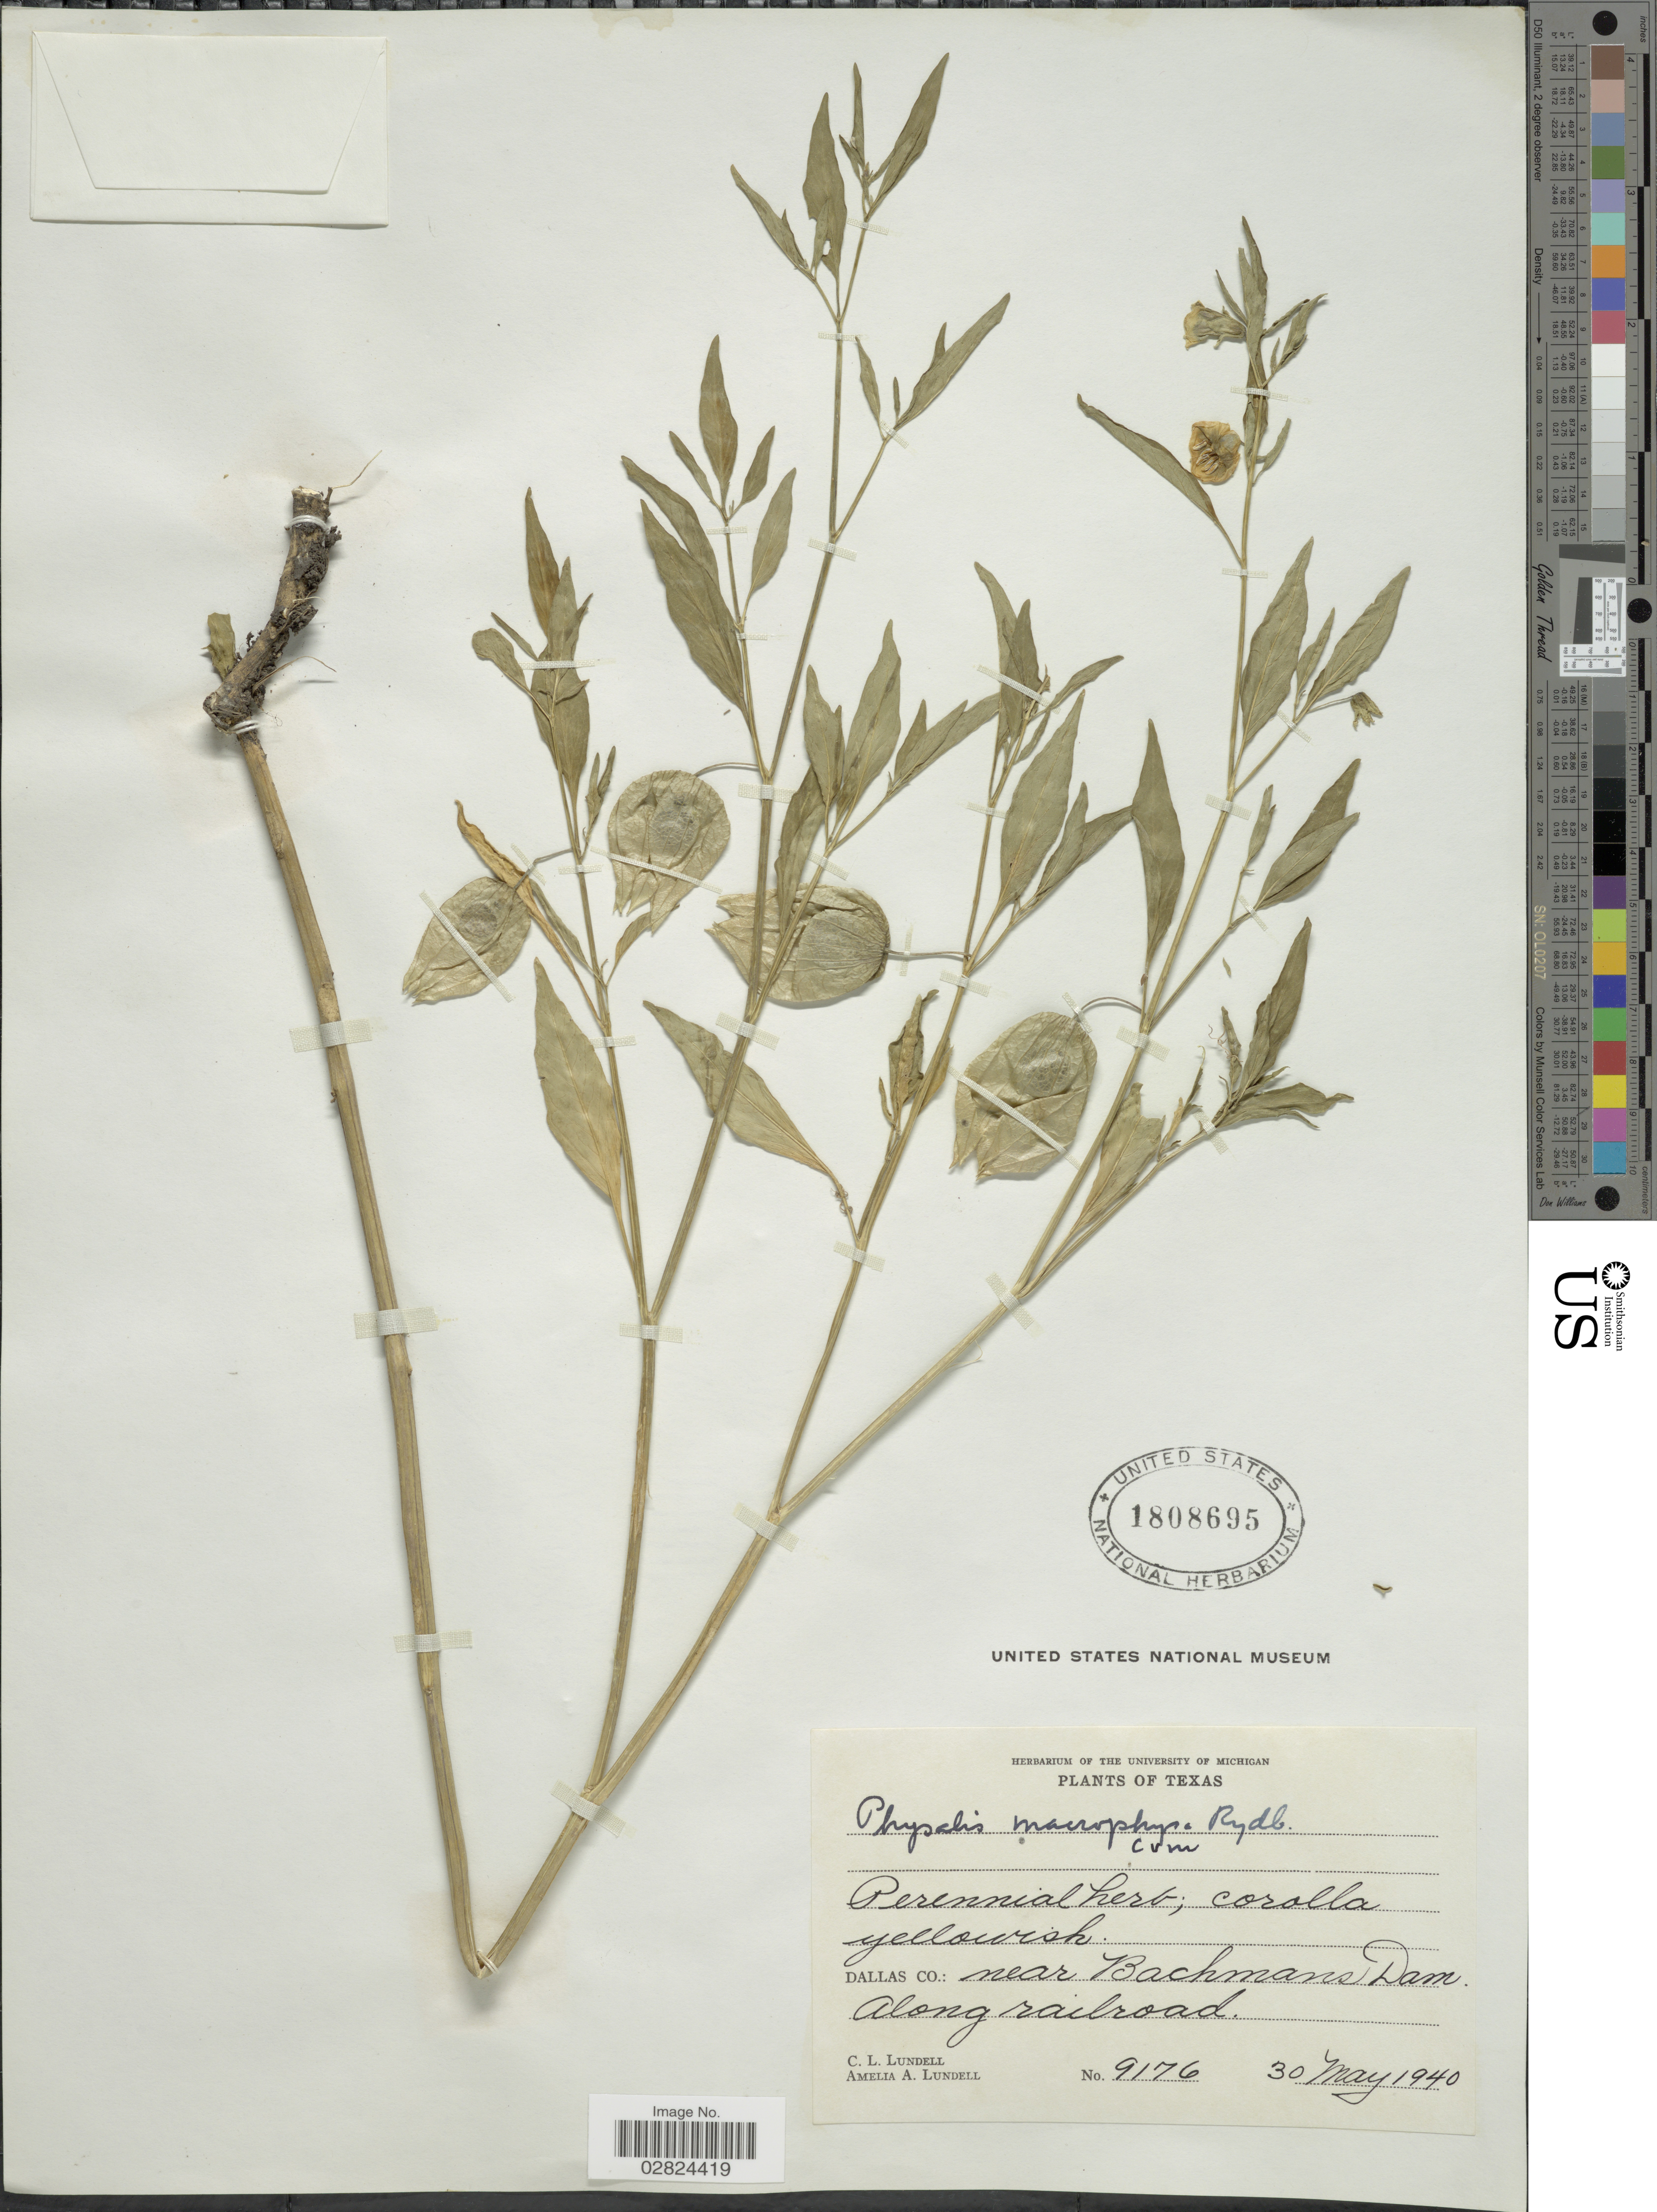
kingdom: Plantae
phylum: Tracheophyta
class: Magnoliopsida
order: Solanales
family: Solanaceae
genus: Physalis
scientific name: Physalis virginiana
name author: Mill.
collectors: C. L. Lundell & A. A. Lundell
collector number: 9176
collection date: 1940-05-30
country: United States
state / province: Texas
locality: Dallas Co.: near Bachmans Dam, along railroad.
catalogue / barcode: US 1808695